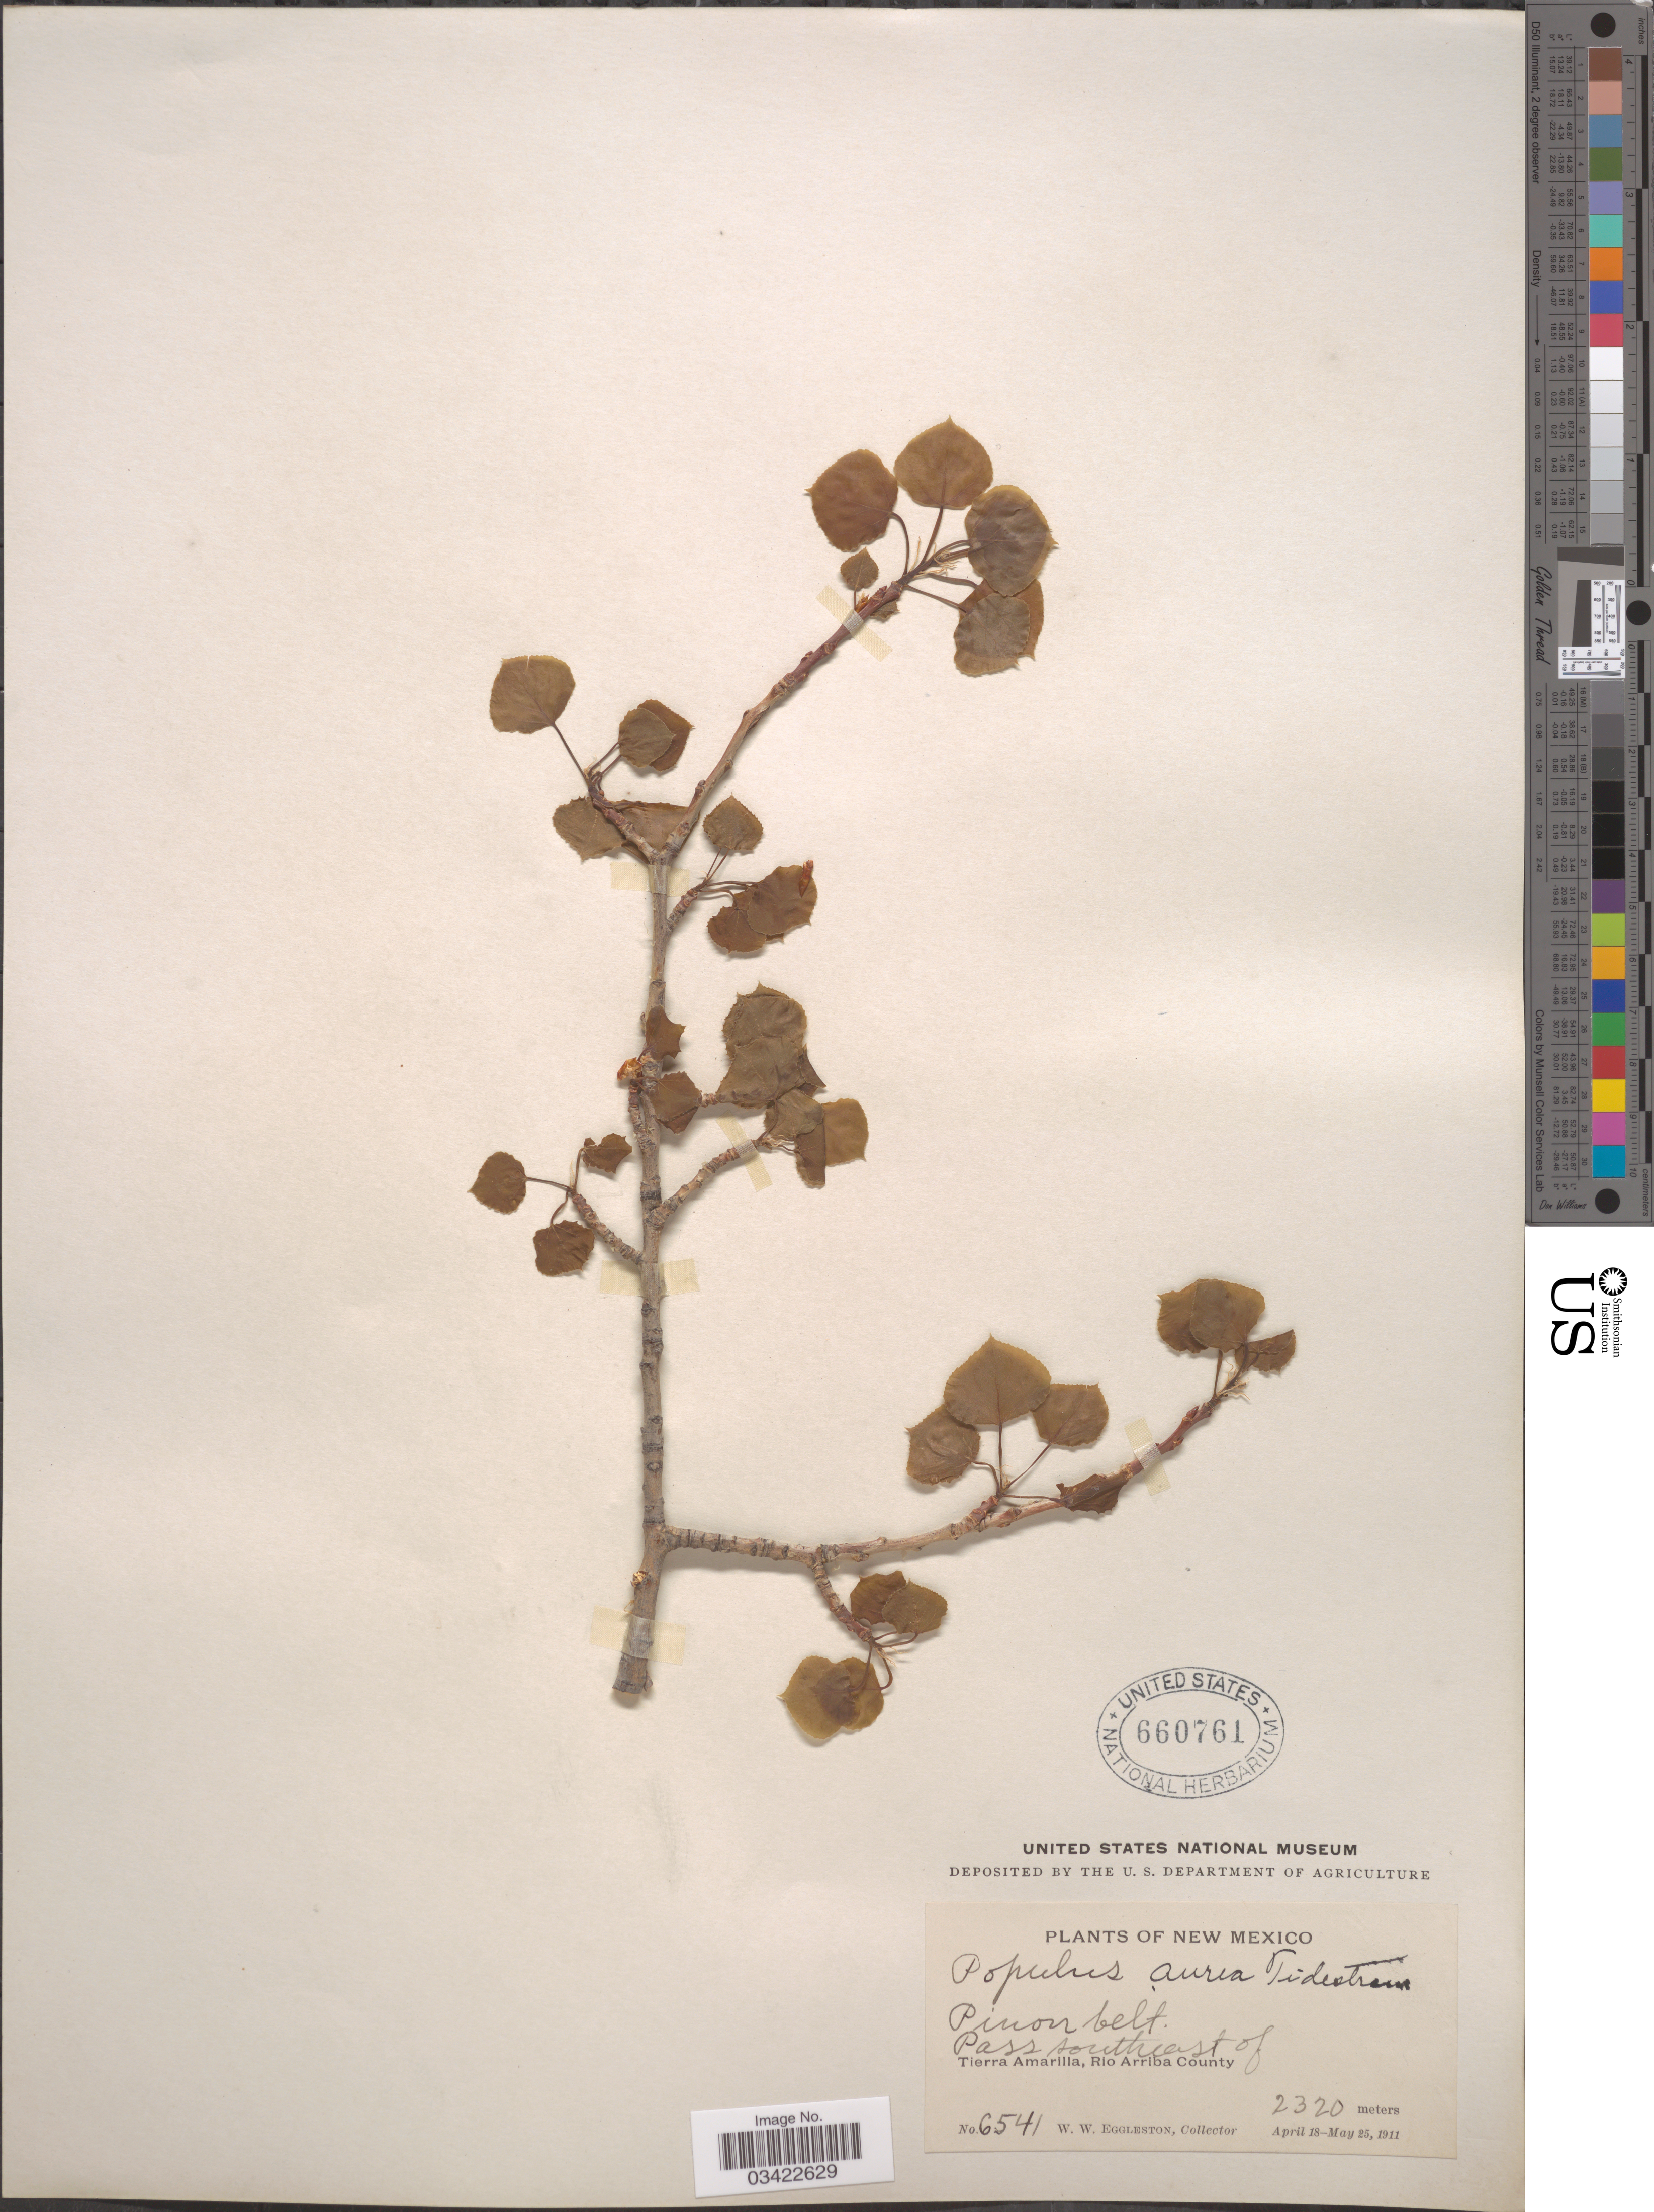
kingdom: Plantae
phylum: Tracheophyta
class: Magnoliopsida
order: Malpighiales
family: Salicaceae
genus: Populus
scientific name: Populus tremuloides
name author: Michx.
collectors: W. W. Eggleston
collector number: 6541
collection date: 1911-04-18/1911-05-25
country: United States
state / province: New Mexico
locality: Pinon belt. Pass southeast of Tierra Amarilla, Rio Arriba County.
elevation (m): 2320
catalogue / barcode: US 660761